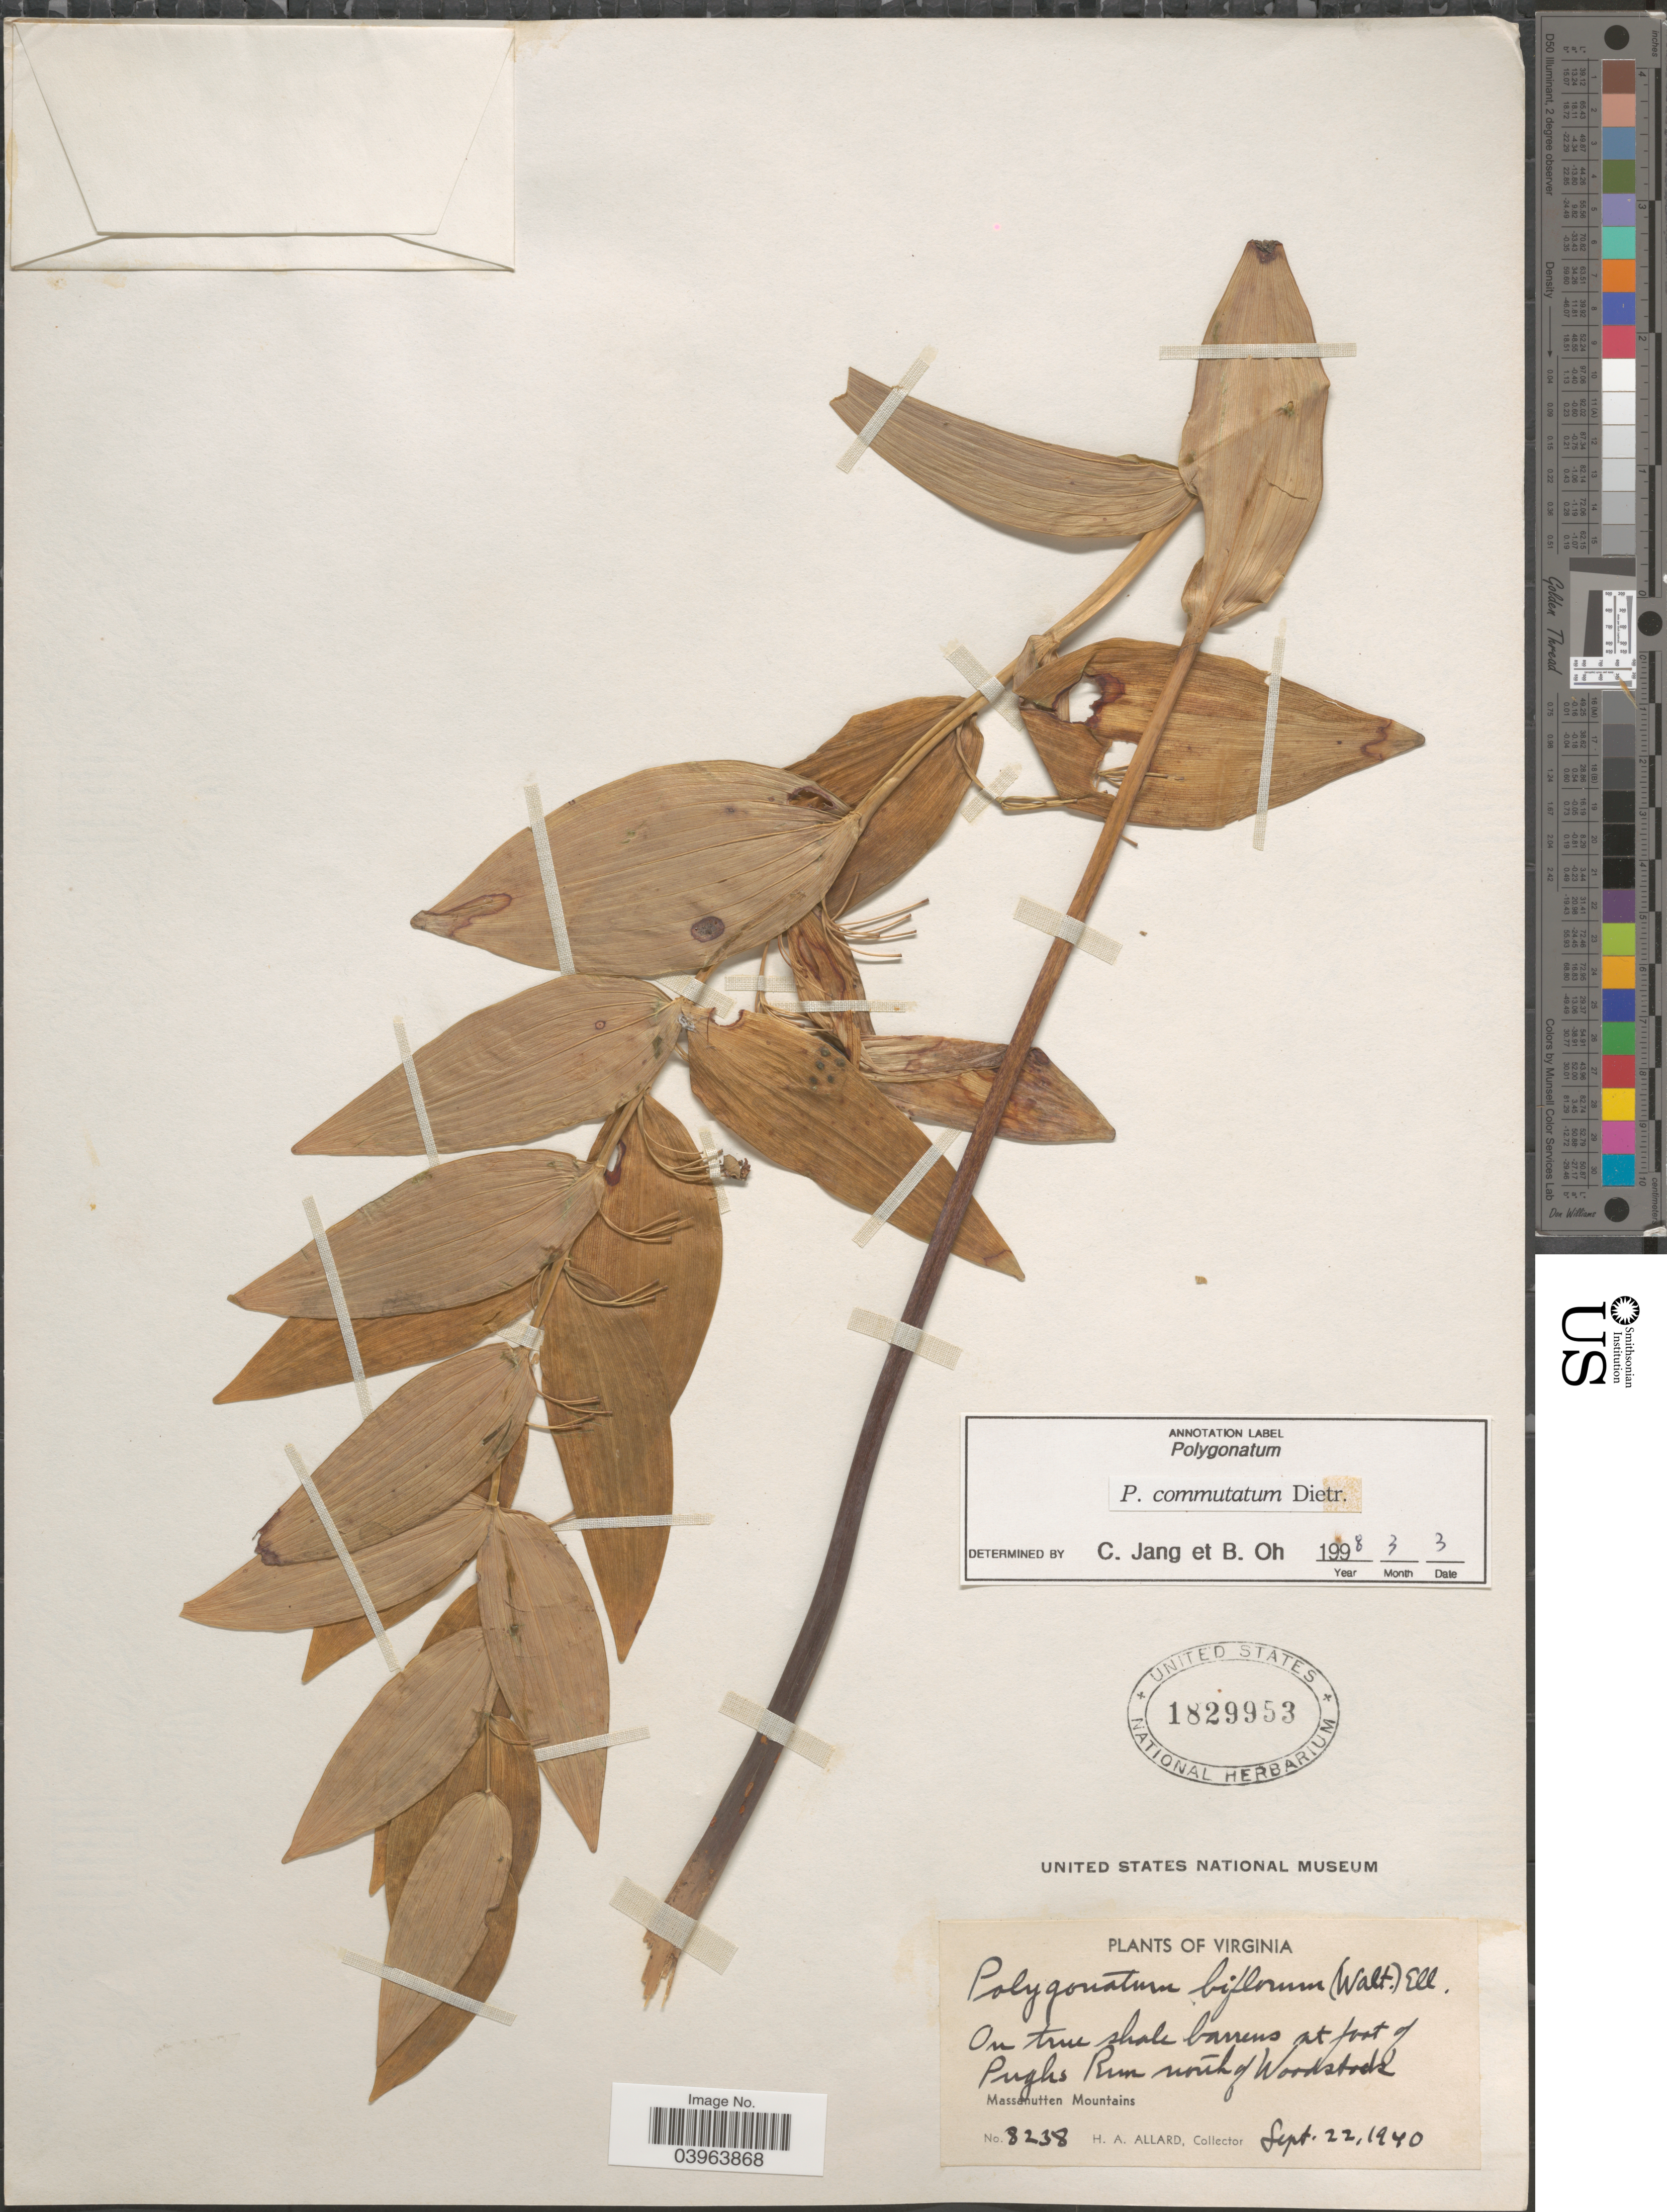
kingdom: Plantae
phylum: Tracheophyta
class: Liliopsida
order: Asparagales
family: Asparagaceae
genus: Polygonatum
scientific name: Polygonatum commutatum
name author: (Schult. f.) A. Dietr.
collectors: H. A. Allard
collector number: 8238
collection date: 1940-09-22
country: United States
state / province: Virginia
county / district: Shenandoah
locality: On true shale barrens at foot of Pughs Rim north of Woodstocks. Massanutten Mountains.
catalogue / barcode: US 1829953